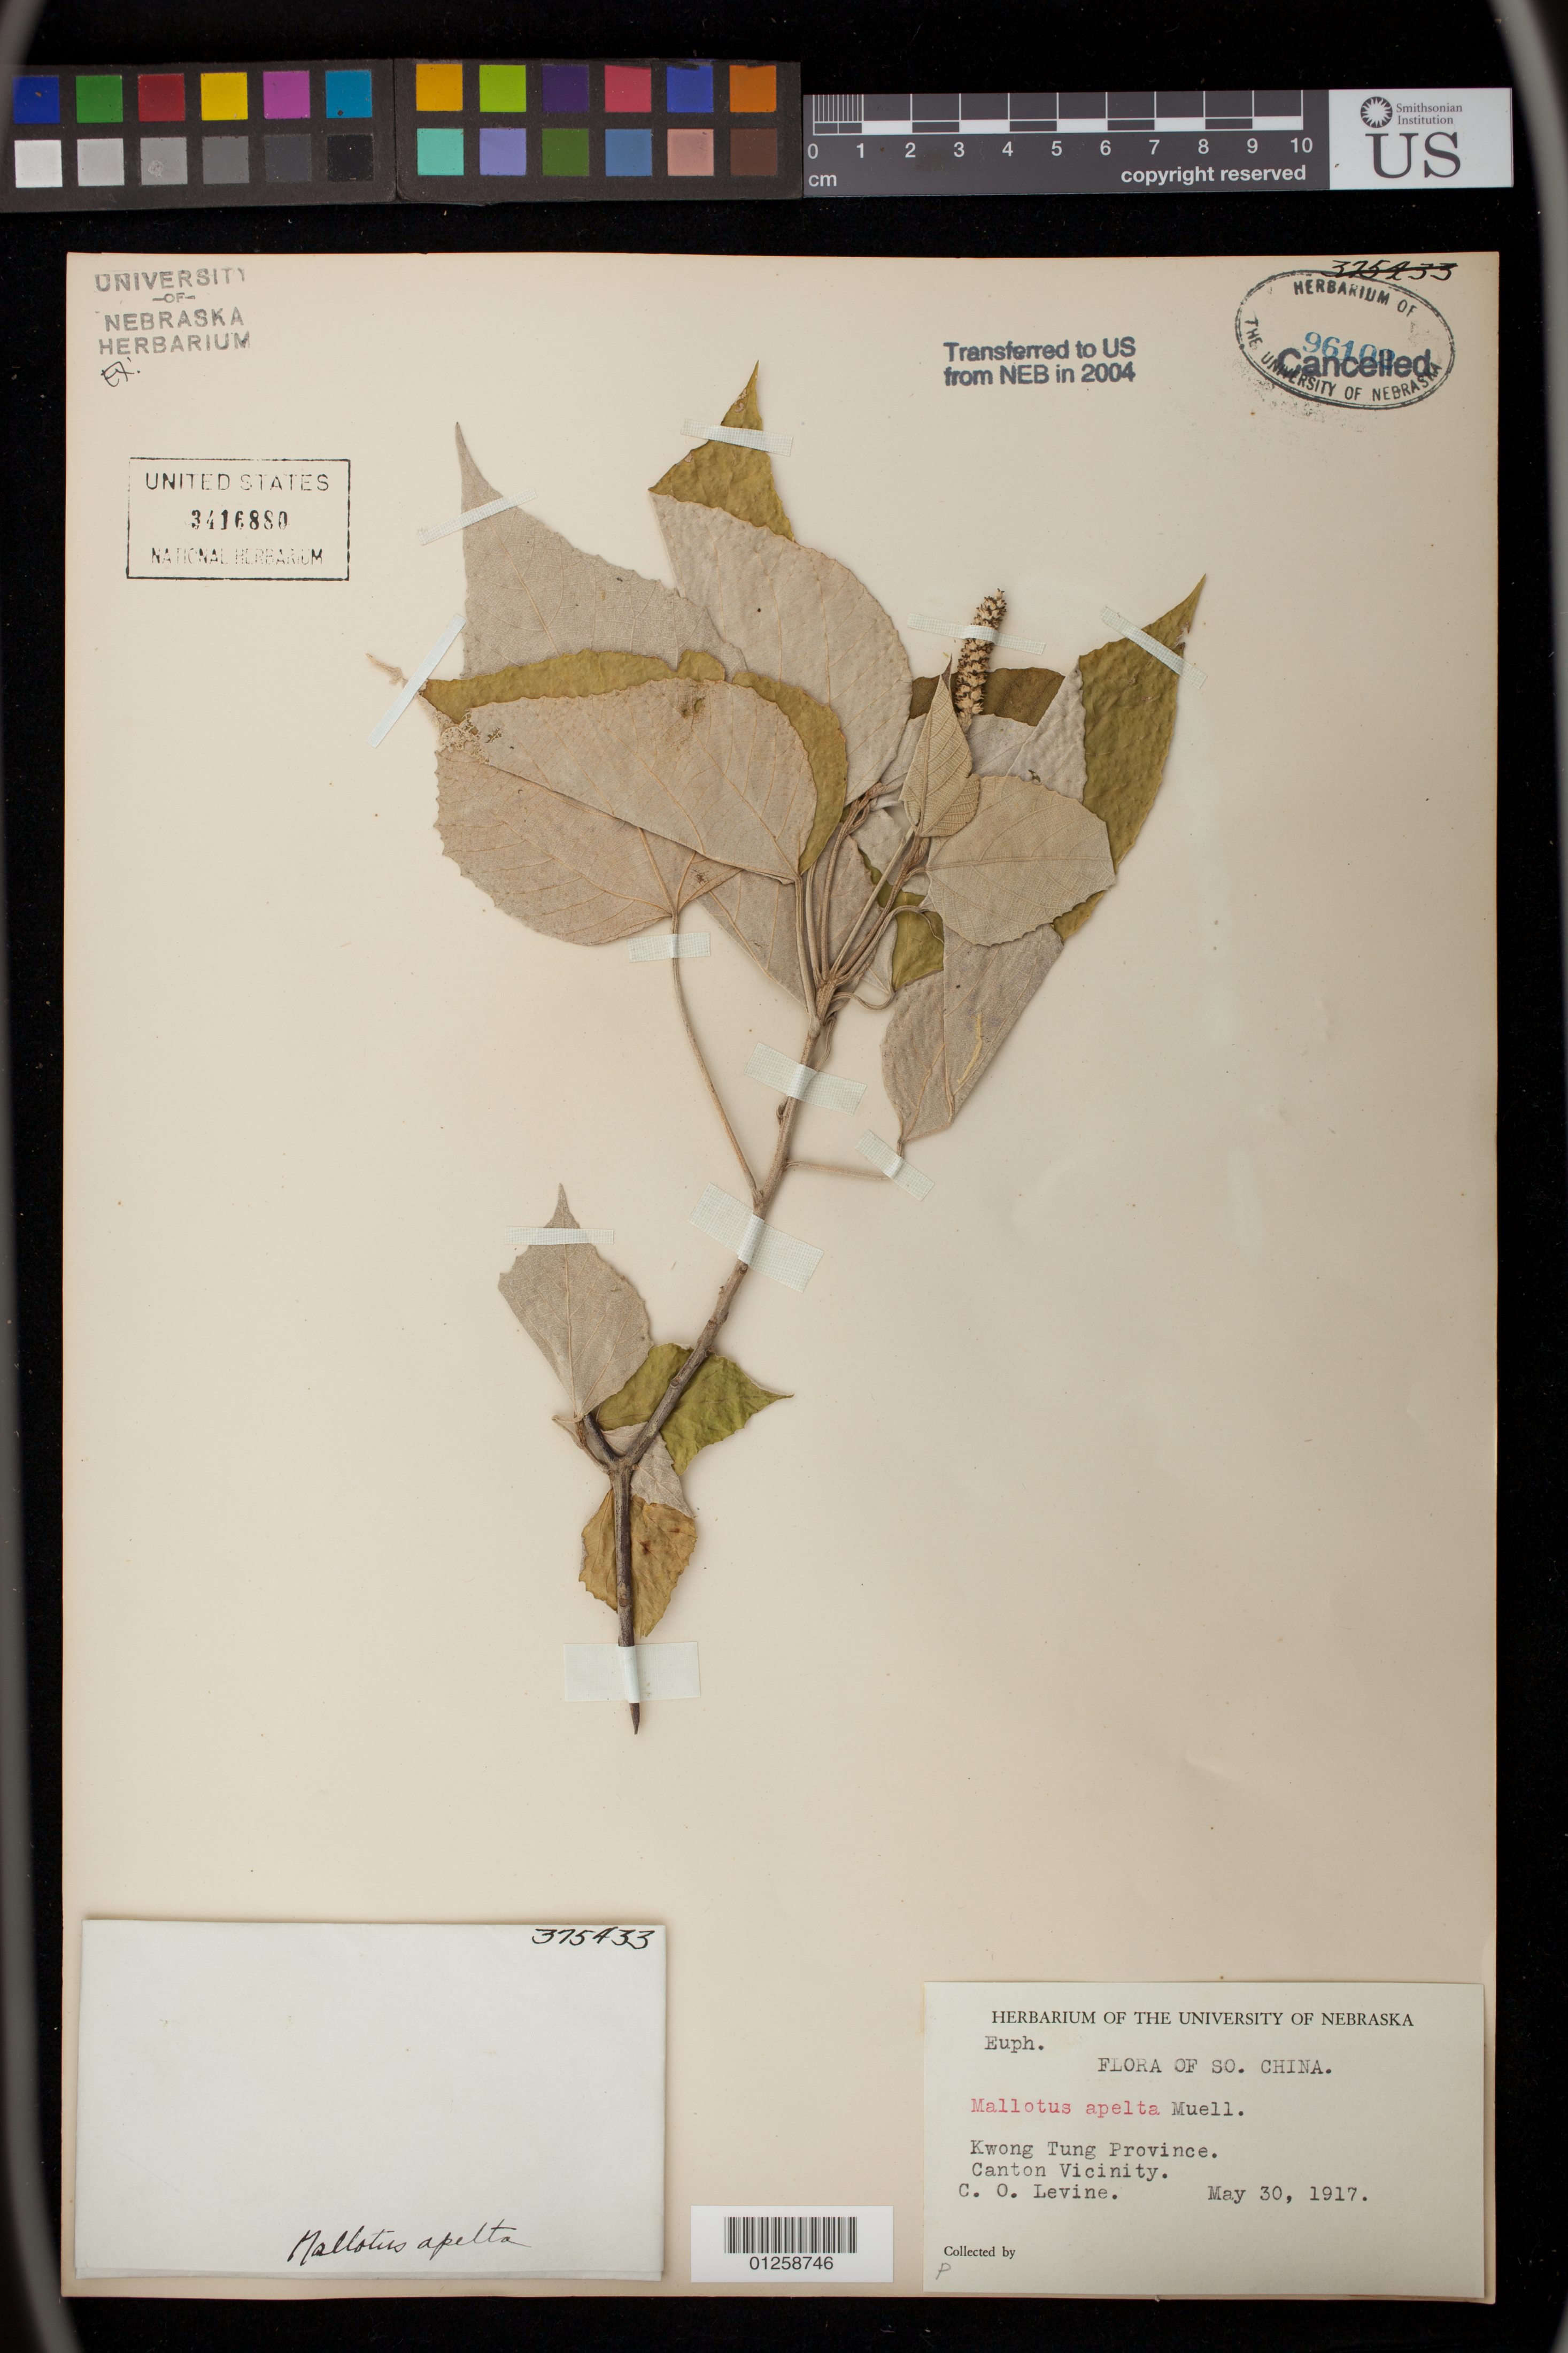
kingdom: Plantae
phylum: Tracheophyta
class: Magnoliopsida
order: Malpighiales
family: Euphorbiaceae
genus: Mallotus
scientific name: Mallotus apelta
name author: (Lour.) Müll. Arg.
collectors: C. O. Levine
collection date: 1917-05-30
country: China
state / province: Guangdong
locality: Canton vicinity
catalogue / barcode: US 3416880